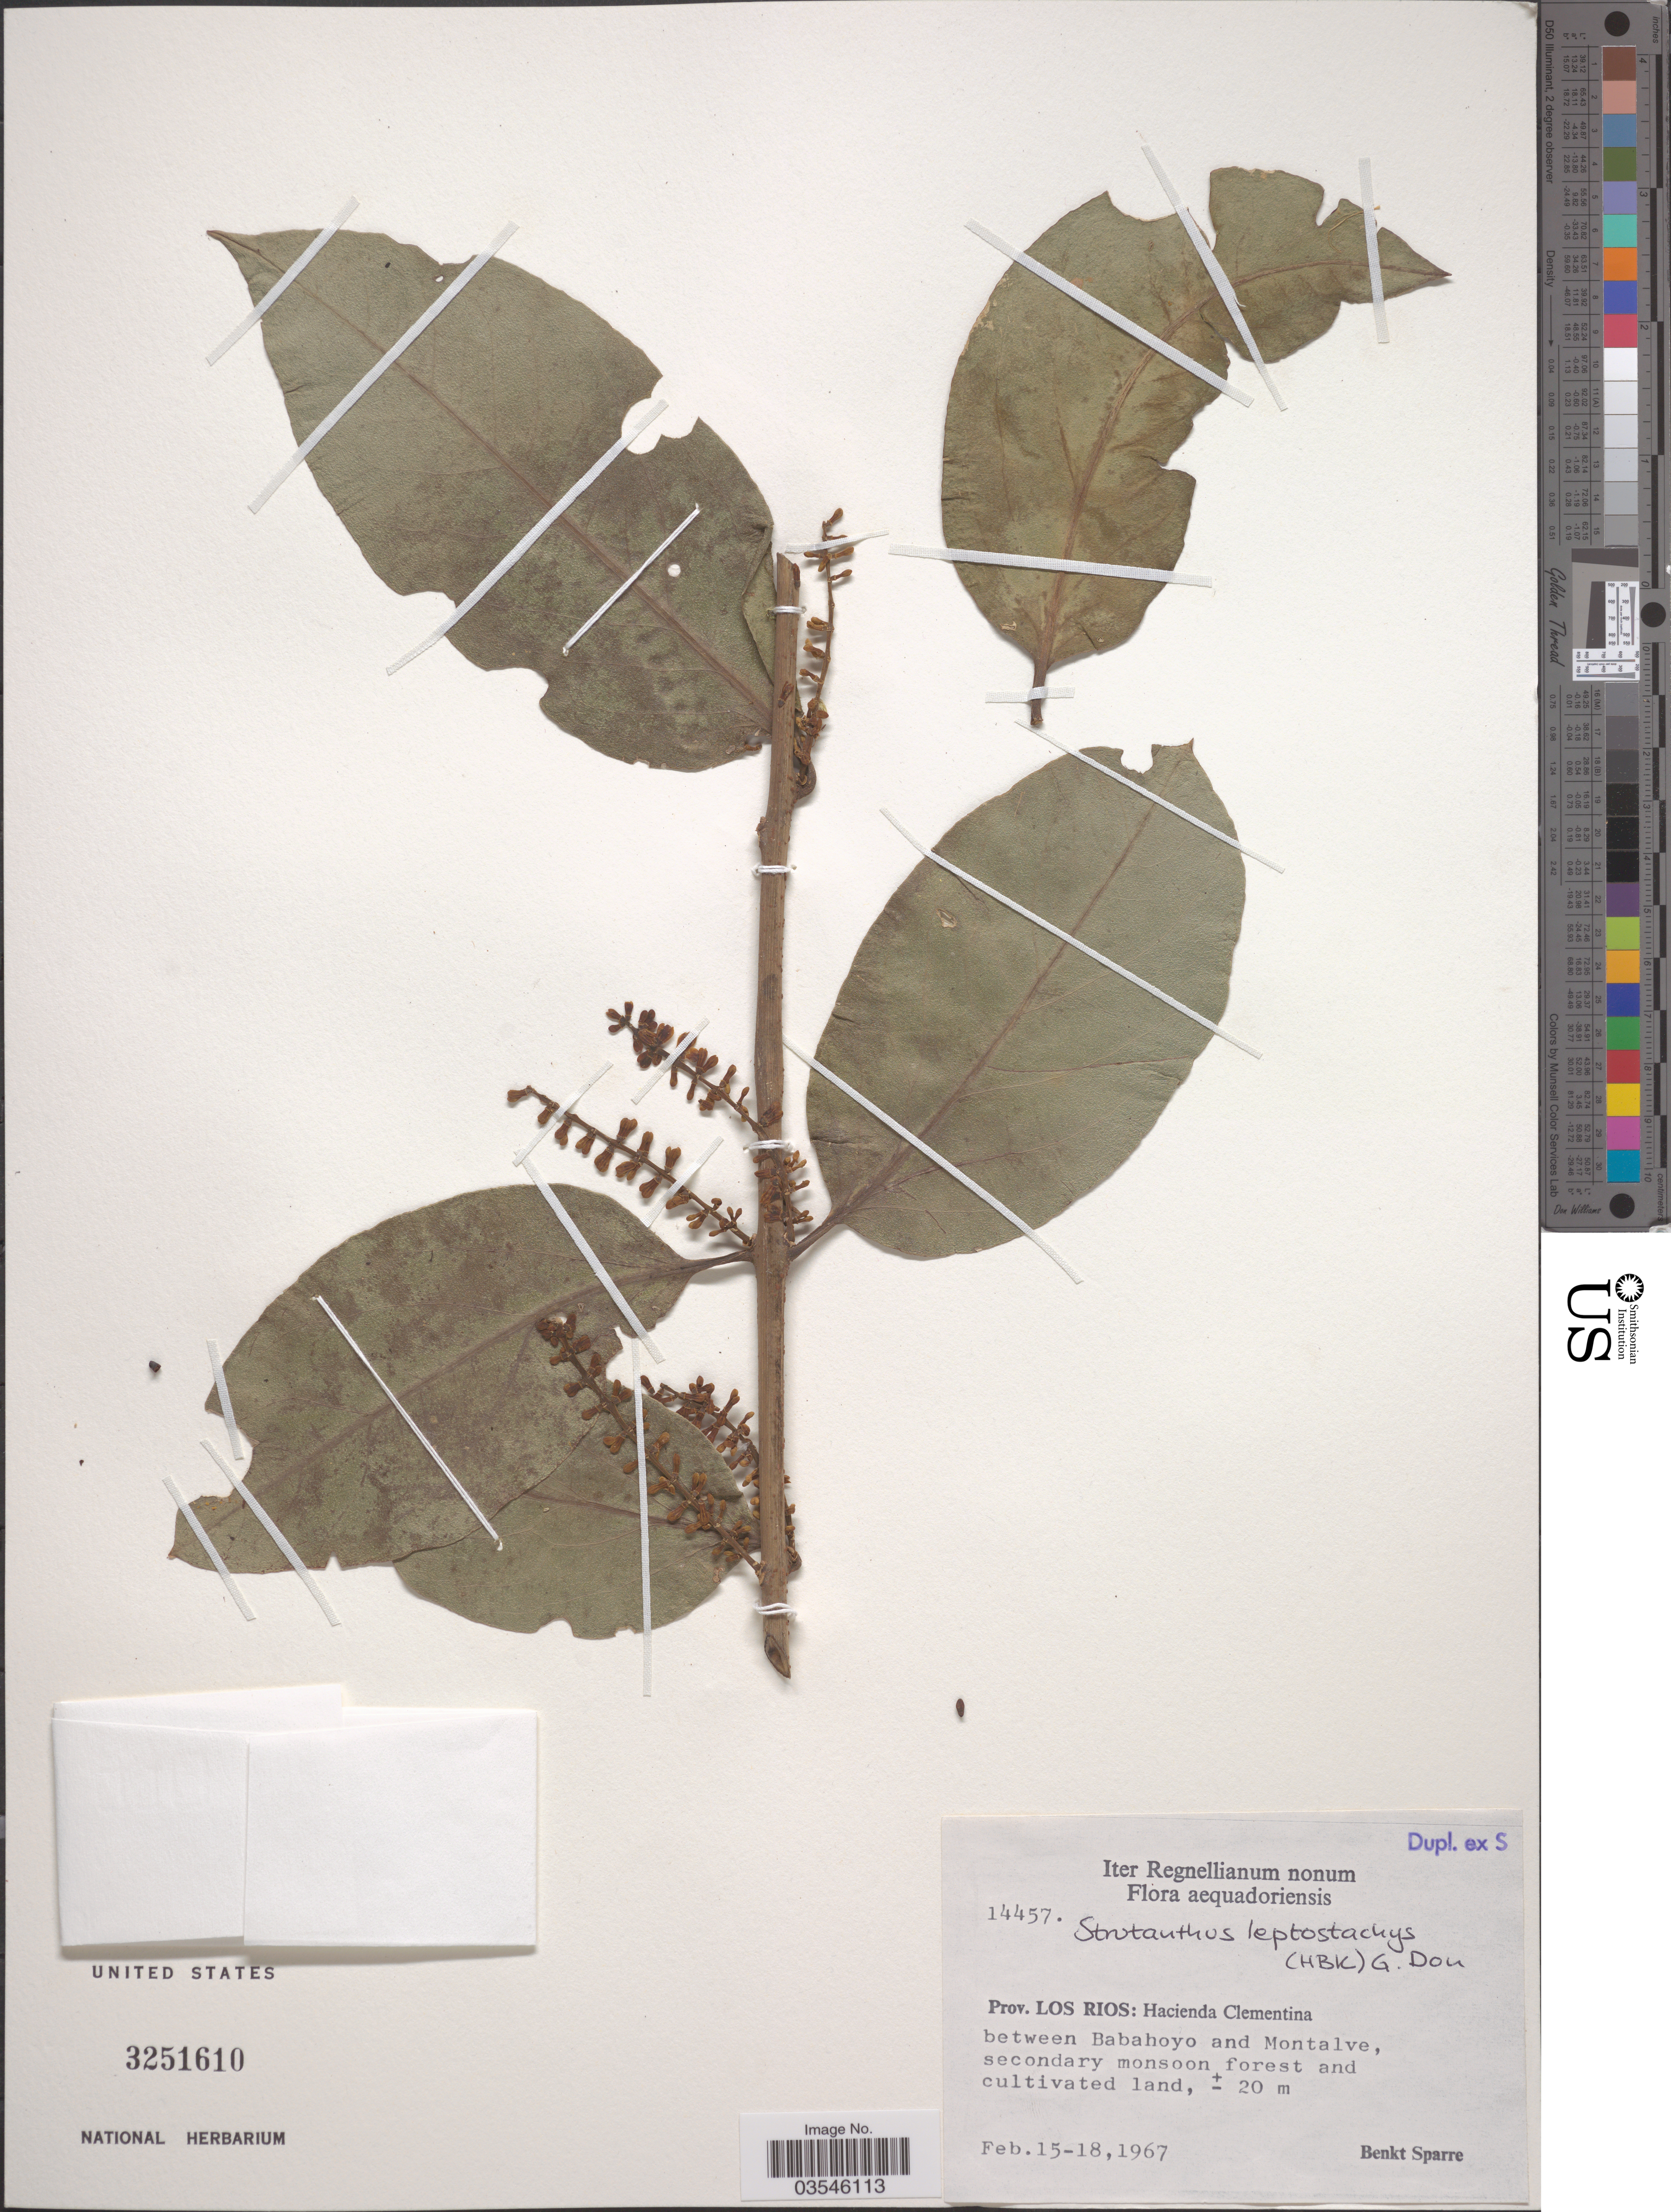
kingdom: Plantae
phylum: Tracheophyta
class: Magnoliopsida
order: Santalales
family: Loranthaceae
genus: Peristethium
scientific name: Peristethium leptostachyum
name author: (Kunth) Tiegh.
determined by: Caraballo-Ortiz, Marcos A., (MISS), University of Mississippi (UNITED STATES)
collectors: B. Sparre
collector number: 14457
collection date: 1967-02-15/1967-02-18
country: Ecuador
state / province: Los Ríos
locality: Aequadoriensis. Hacienda Clementina between Babahoyo and Montalve.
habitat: Secondary monsoon forest and cultivated land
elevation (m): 20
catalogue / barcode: US 3251610